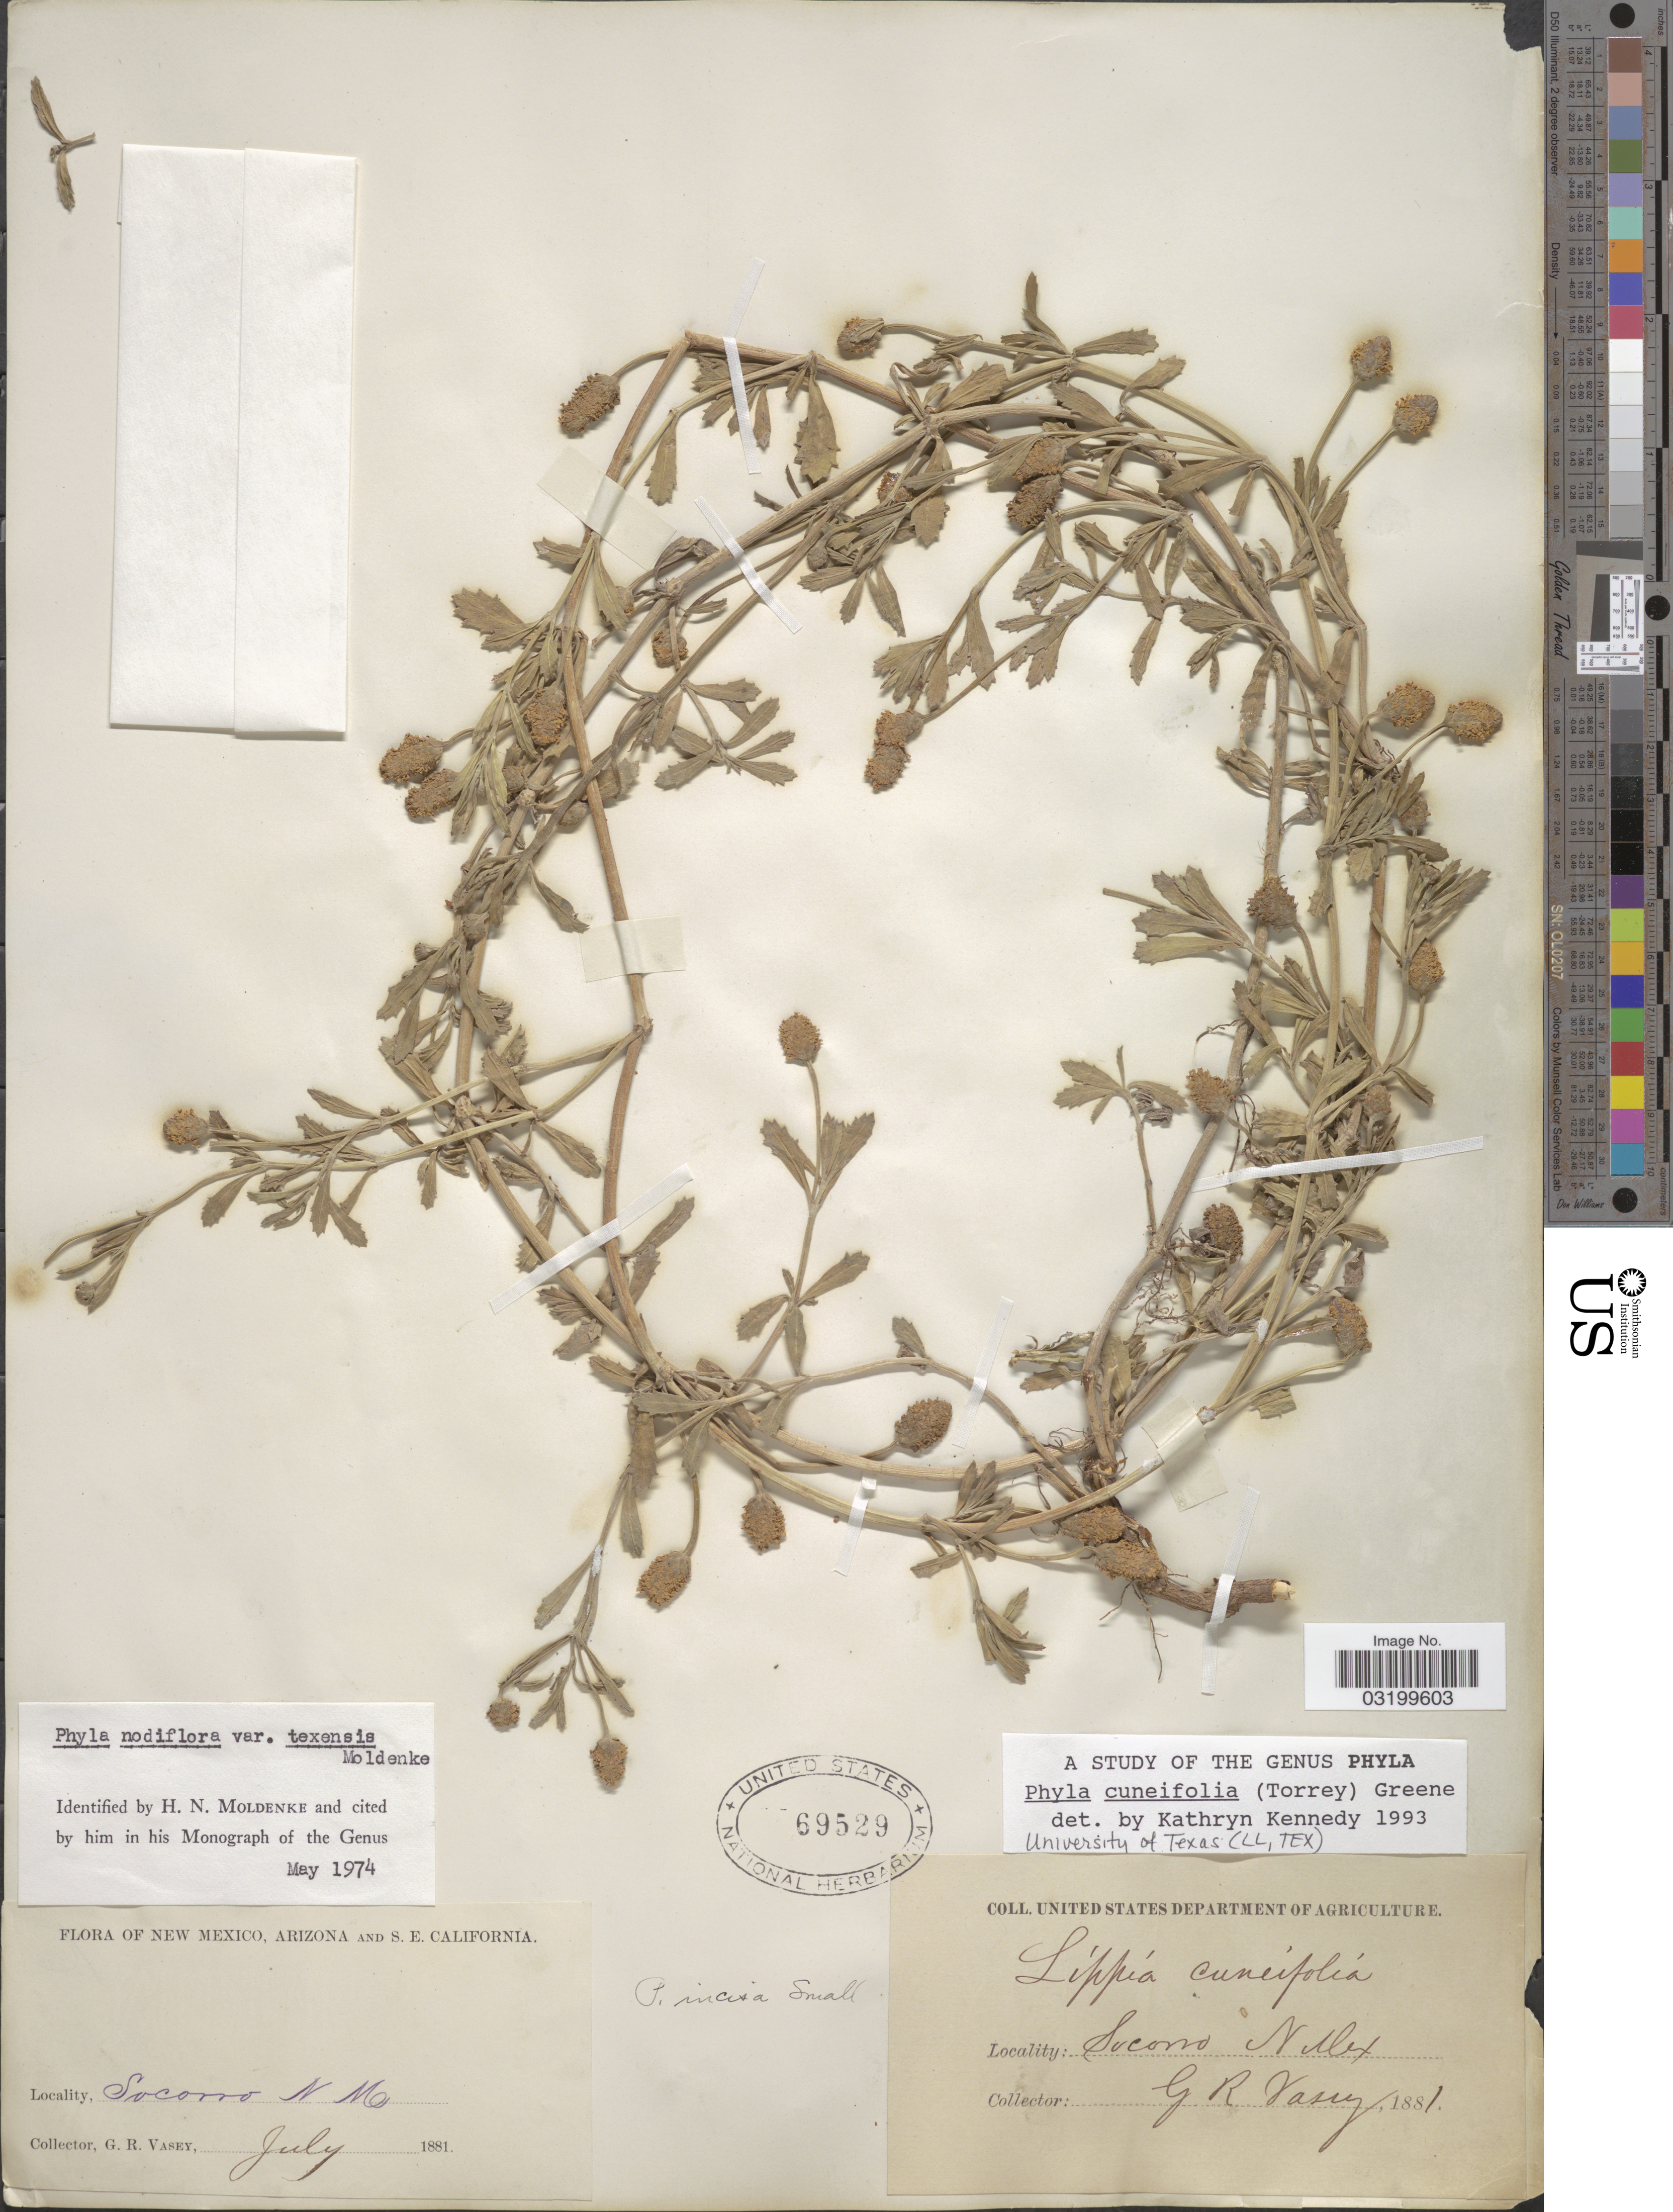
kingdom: Plantae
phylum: Tracheophyta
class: Magnoliopsida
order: Lamiales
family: Verbenaceae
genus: Phyla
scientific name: Phyla cuneifolia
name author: (Torr.) Greene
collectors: G. R. Vasey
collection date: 1881-07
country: United States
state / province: New Mexico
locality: Socorro.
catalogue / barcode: US 69529